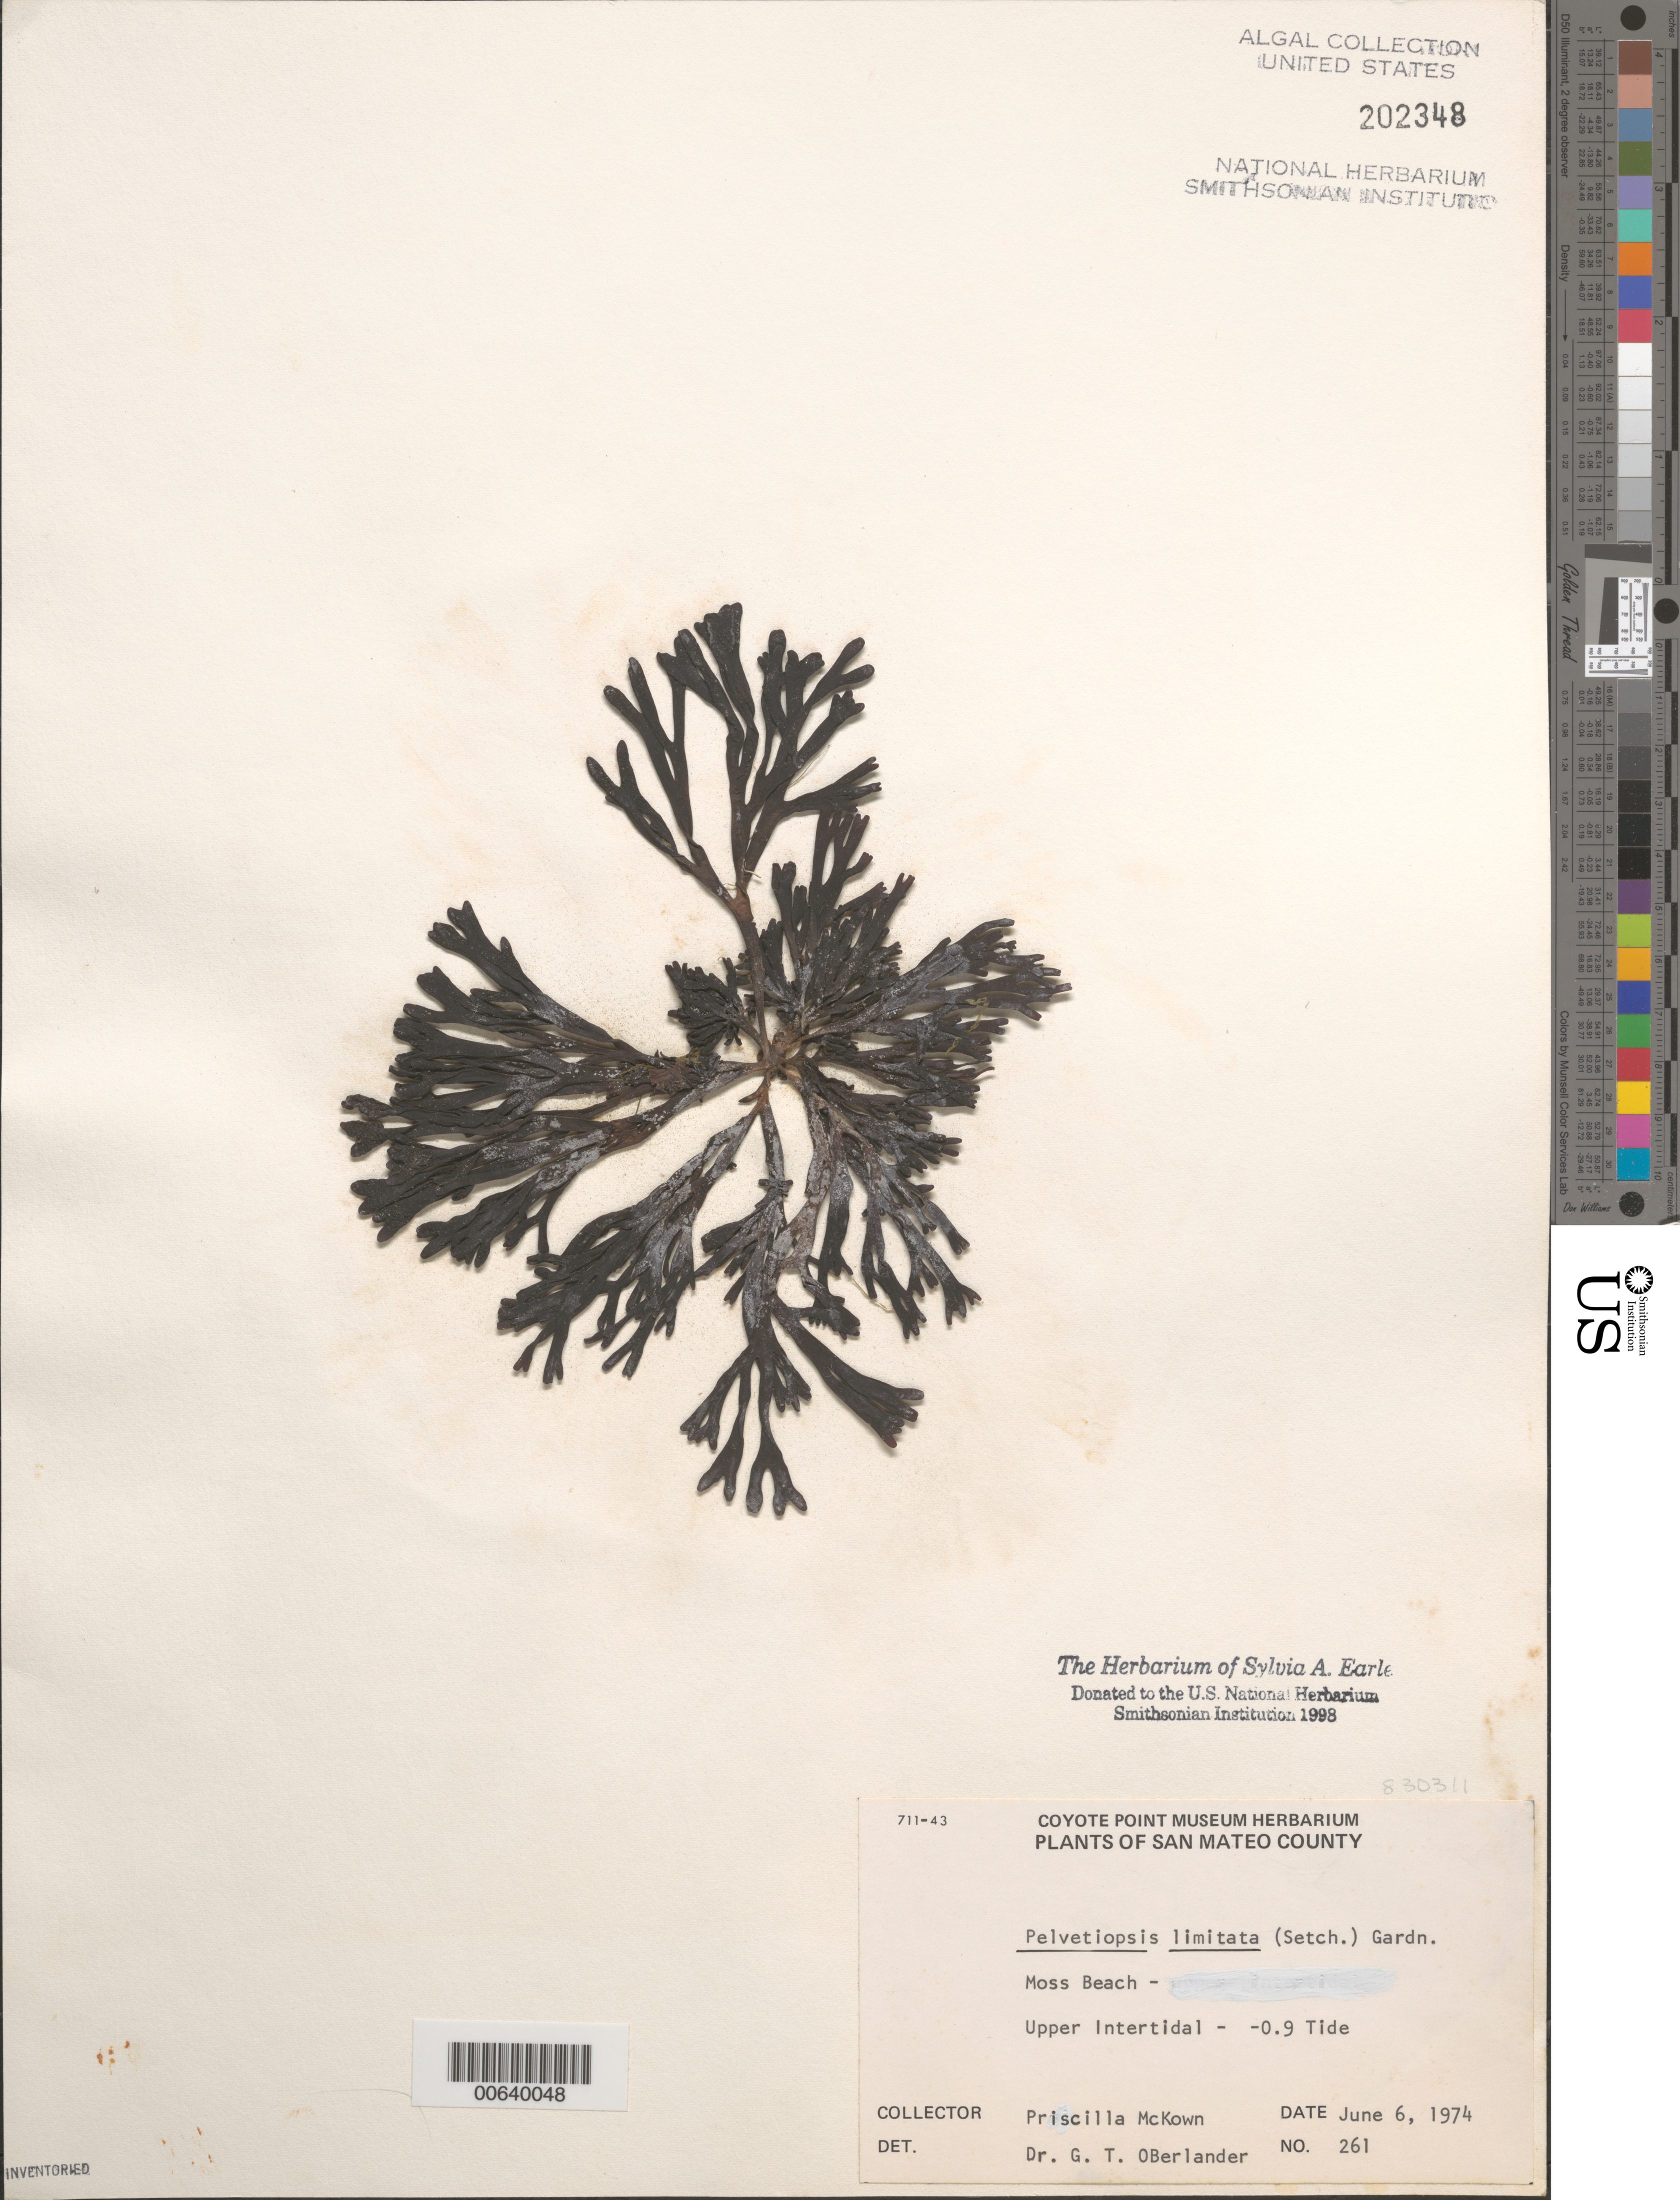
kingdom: Chromista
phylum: Ochrophyta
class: Phaeophyceae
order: Fucales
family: Fucaceae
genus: Pelvetiopsis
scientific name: Pelvetiopsis limitata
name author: N.L. Gardner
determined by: Oberlander, G. T.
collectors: P. McKown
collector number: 261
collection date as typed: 06 Jun 1974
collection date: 1974-06-06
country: United States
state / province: California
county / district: San Mateo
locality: Moss Beach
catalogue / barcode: US 202348